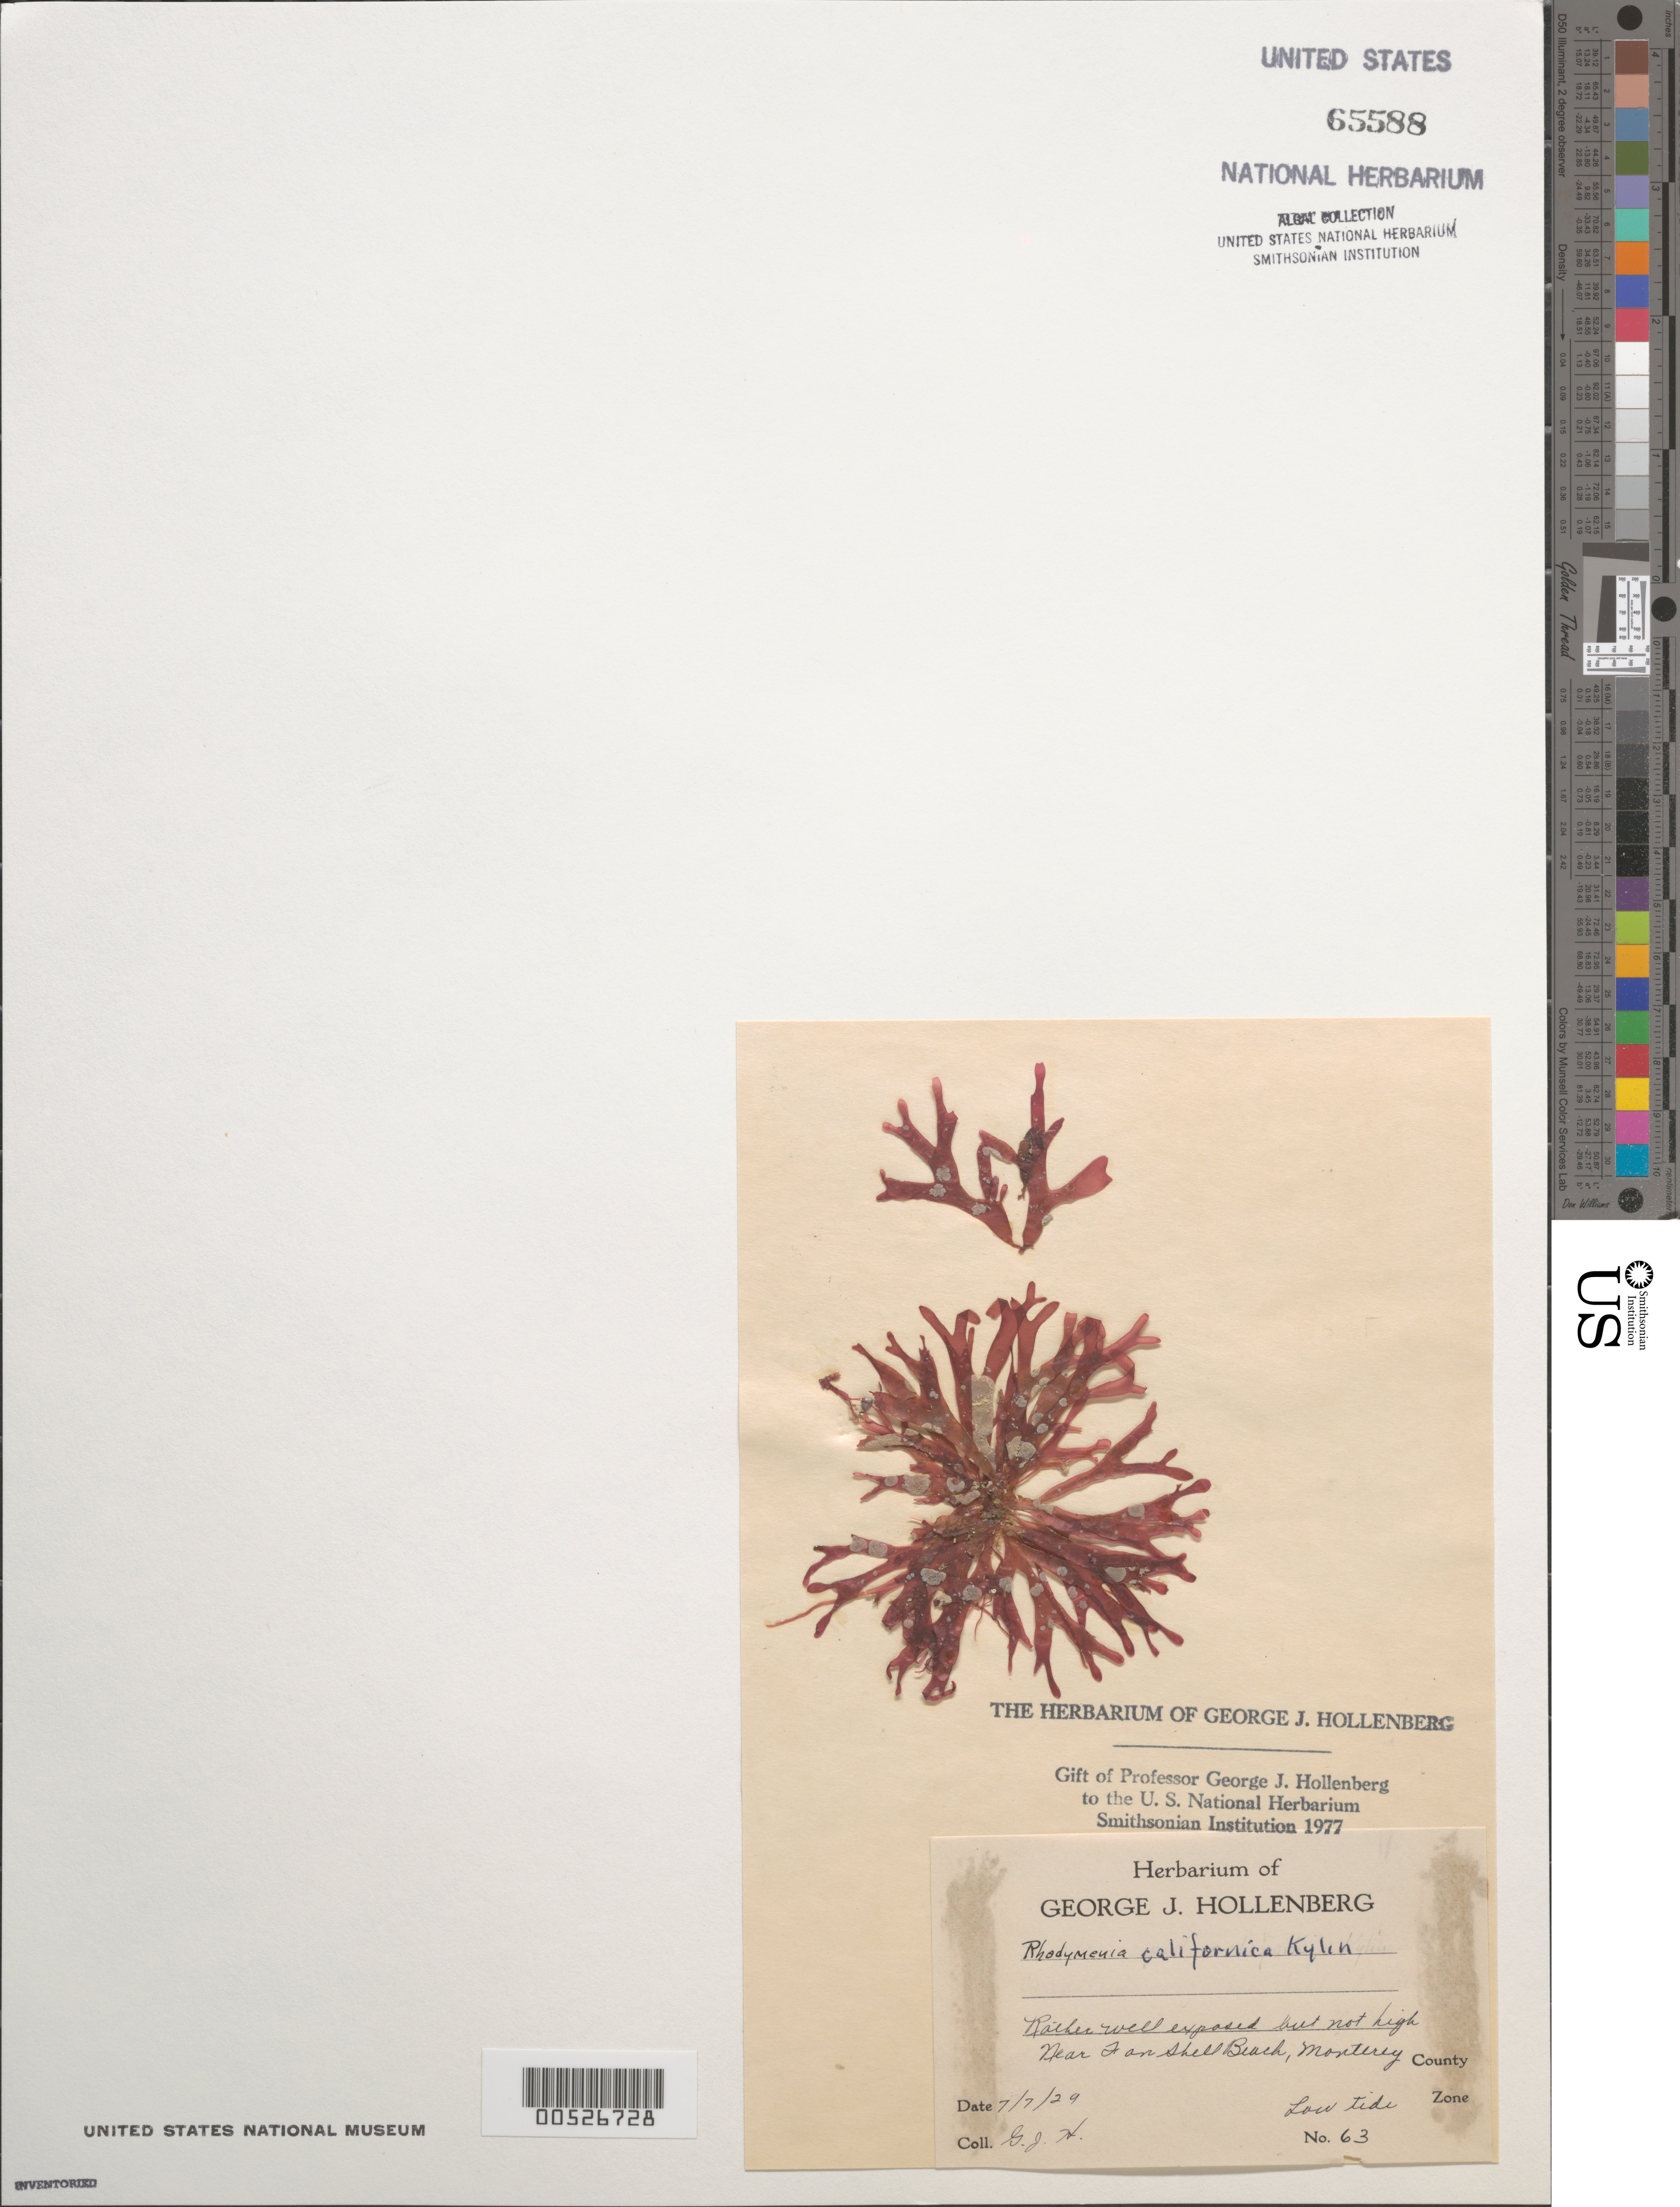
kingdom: Plantae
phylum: Rhodophyta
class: Florideophyceae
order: Rhodymeniales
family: Rhodymeniaceae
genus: Rhodymenia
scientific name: Rhodymenia californica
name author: Kylin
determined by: Hollenberg, George J.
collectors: G. Hollenberg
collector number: GJH 63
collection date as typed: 07 Jul 1929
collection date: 1929-07-07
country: United States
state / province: California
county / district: Monterey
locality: Near Fan Shell Beach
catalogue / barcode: US 65588